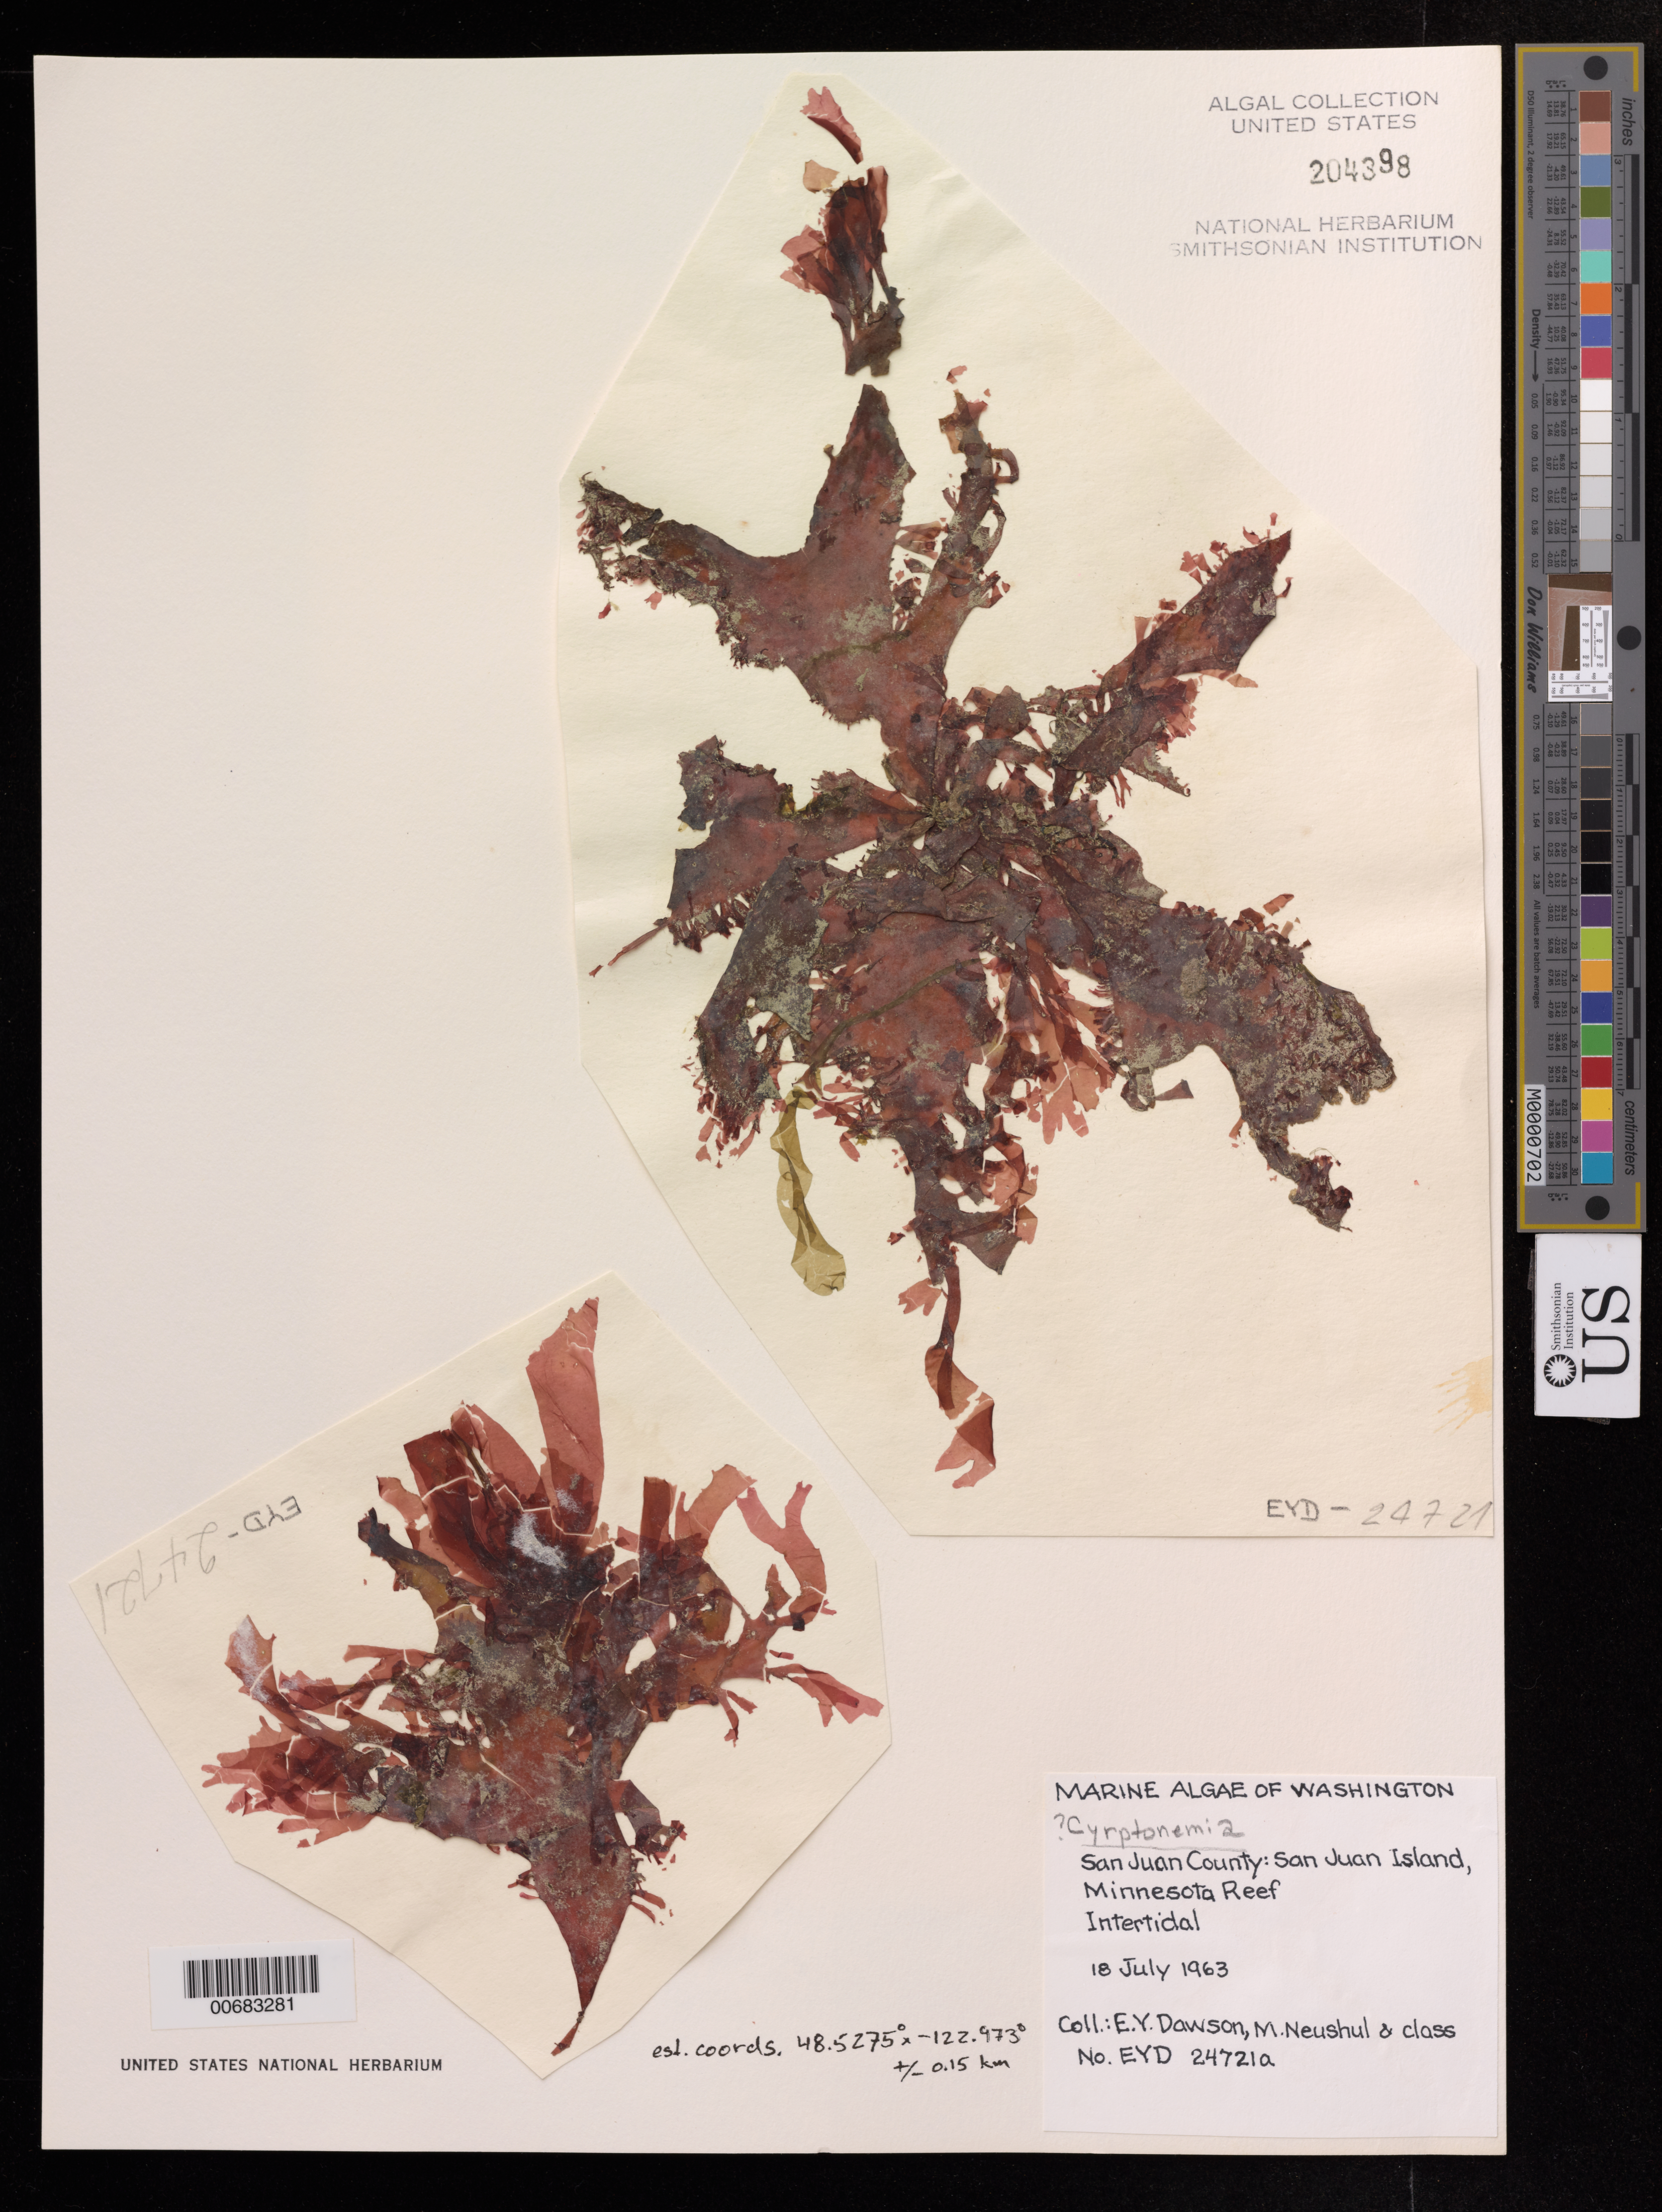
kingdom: Plantae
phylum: Rhodophyta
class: Florideophyceae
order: Halymeniales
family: Halymeniaceae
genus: Cryptonemia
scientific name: Cryptonemia sp.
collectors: E. Y. Dawson, M. Neushul & Class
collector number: EYD24721a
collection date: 1963-07-18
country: United States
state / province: Washington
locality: San Juan County, San Juan Island, Minnesota Reef.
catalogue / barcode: US 204398